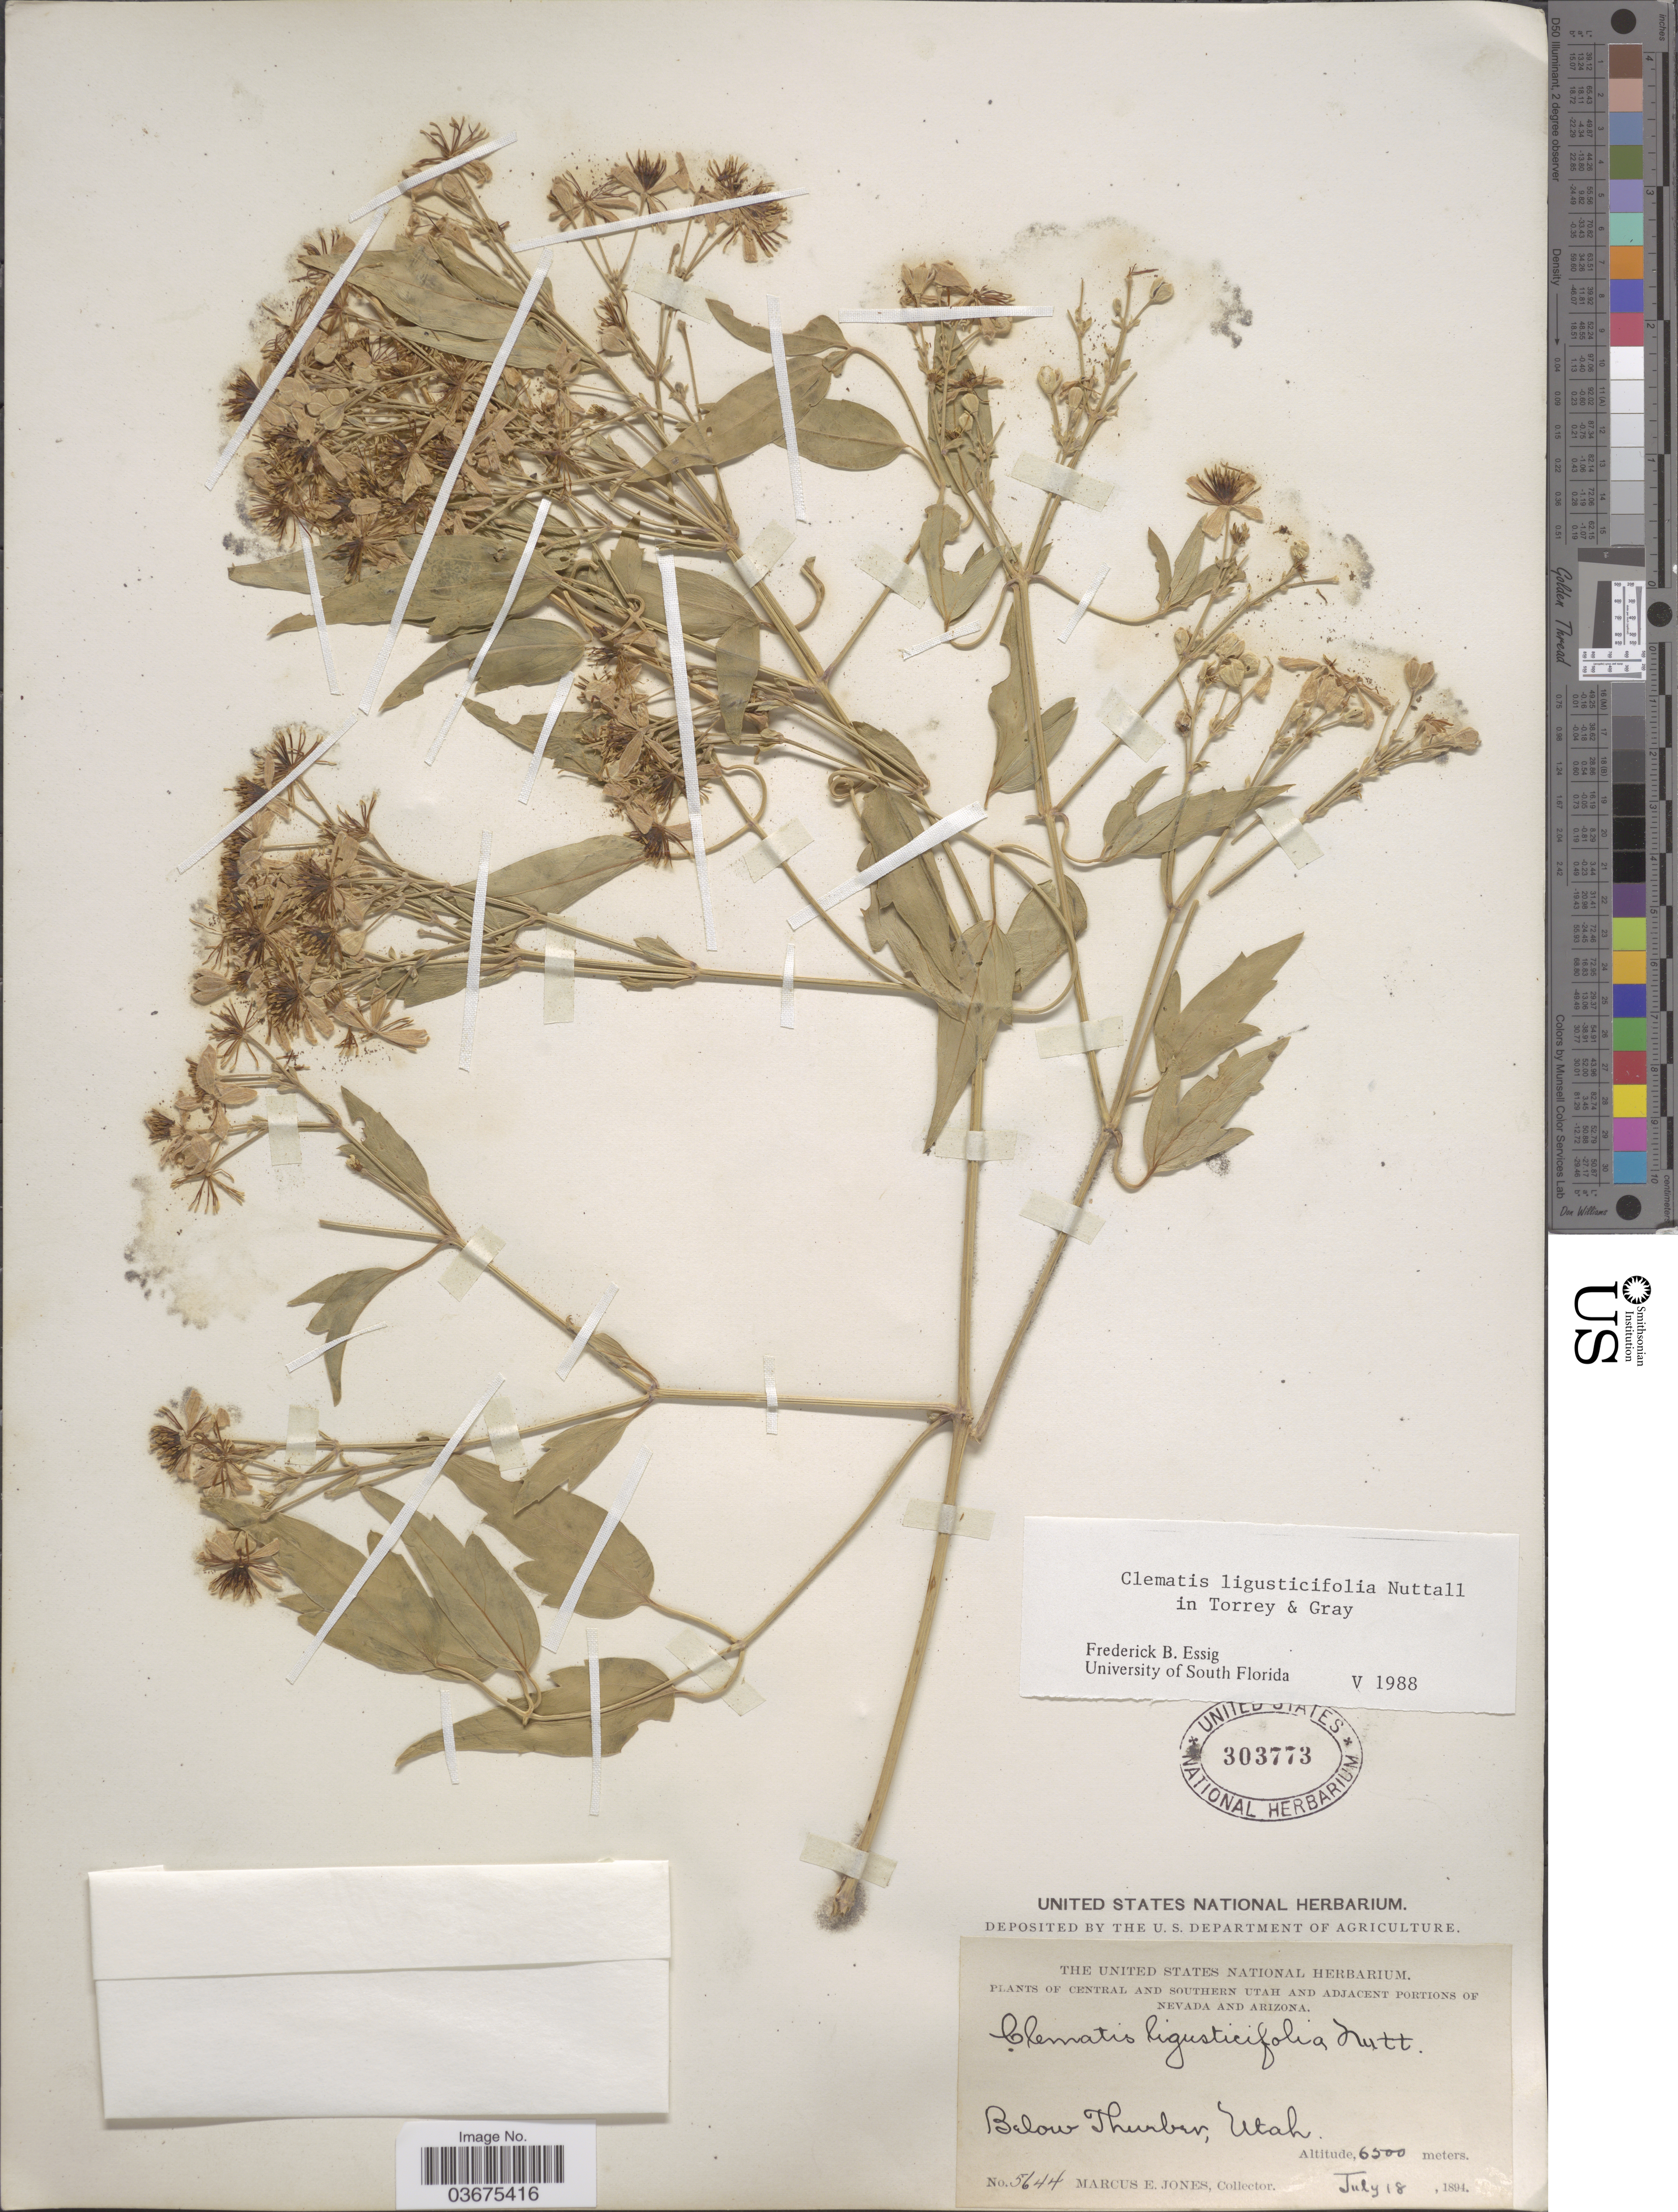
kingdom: Plantae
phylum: Tracheophyta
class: Magnoliopsida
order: Ranunculales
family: Ranunculaceae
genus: Clematis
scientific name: Clematis ligusticifolia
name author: Nutt.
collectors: M. E. Jones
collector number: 5644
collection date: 1894-07-18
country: United States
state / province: Utah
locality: Central and Southern Utah. Below Thurber.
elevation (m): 1981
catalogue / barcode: US 303773